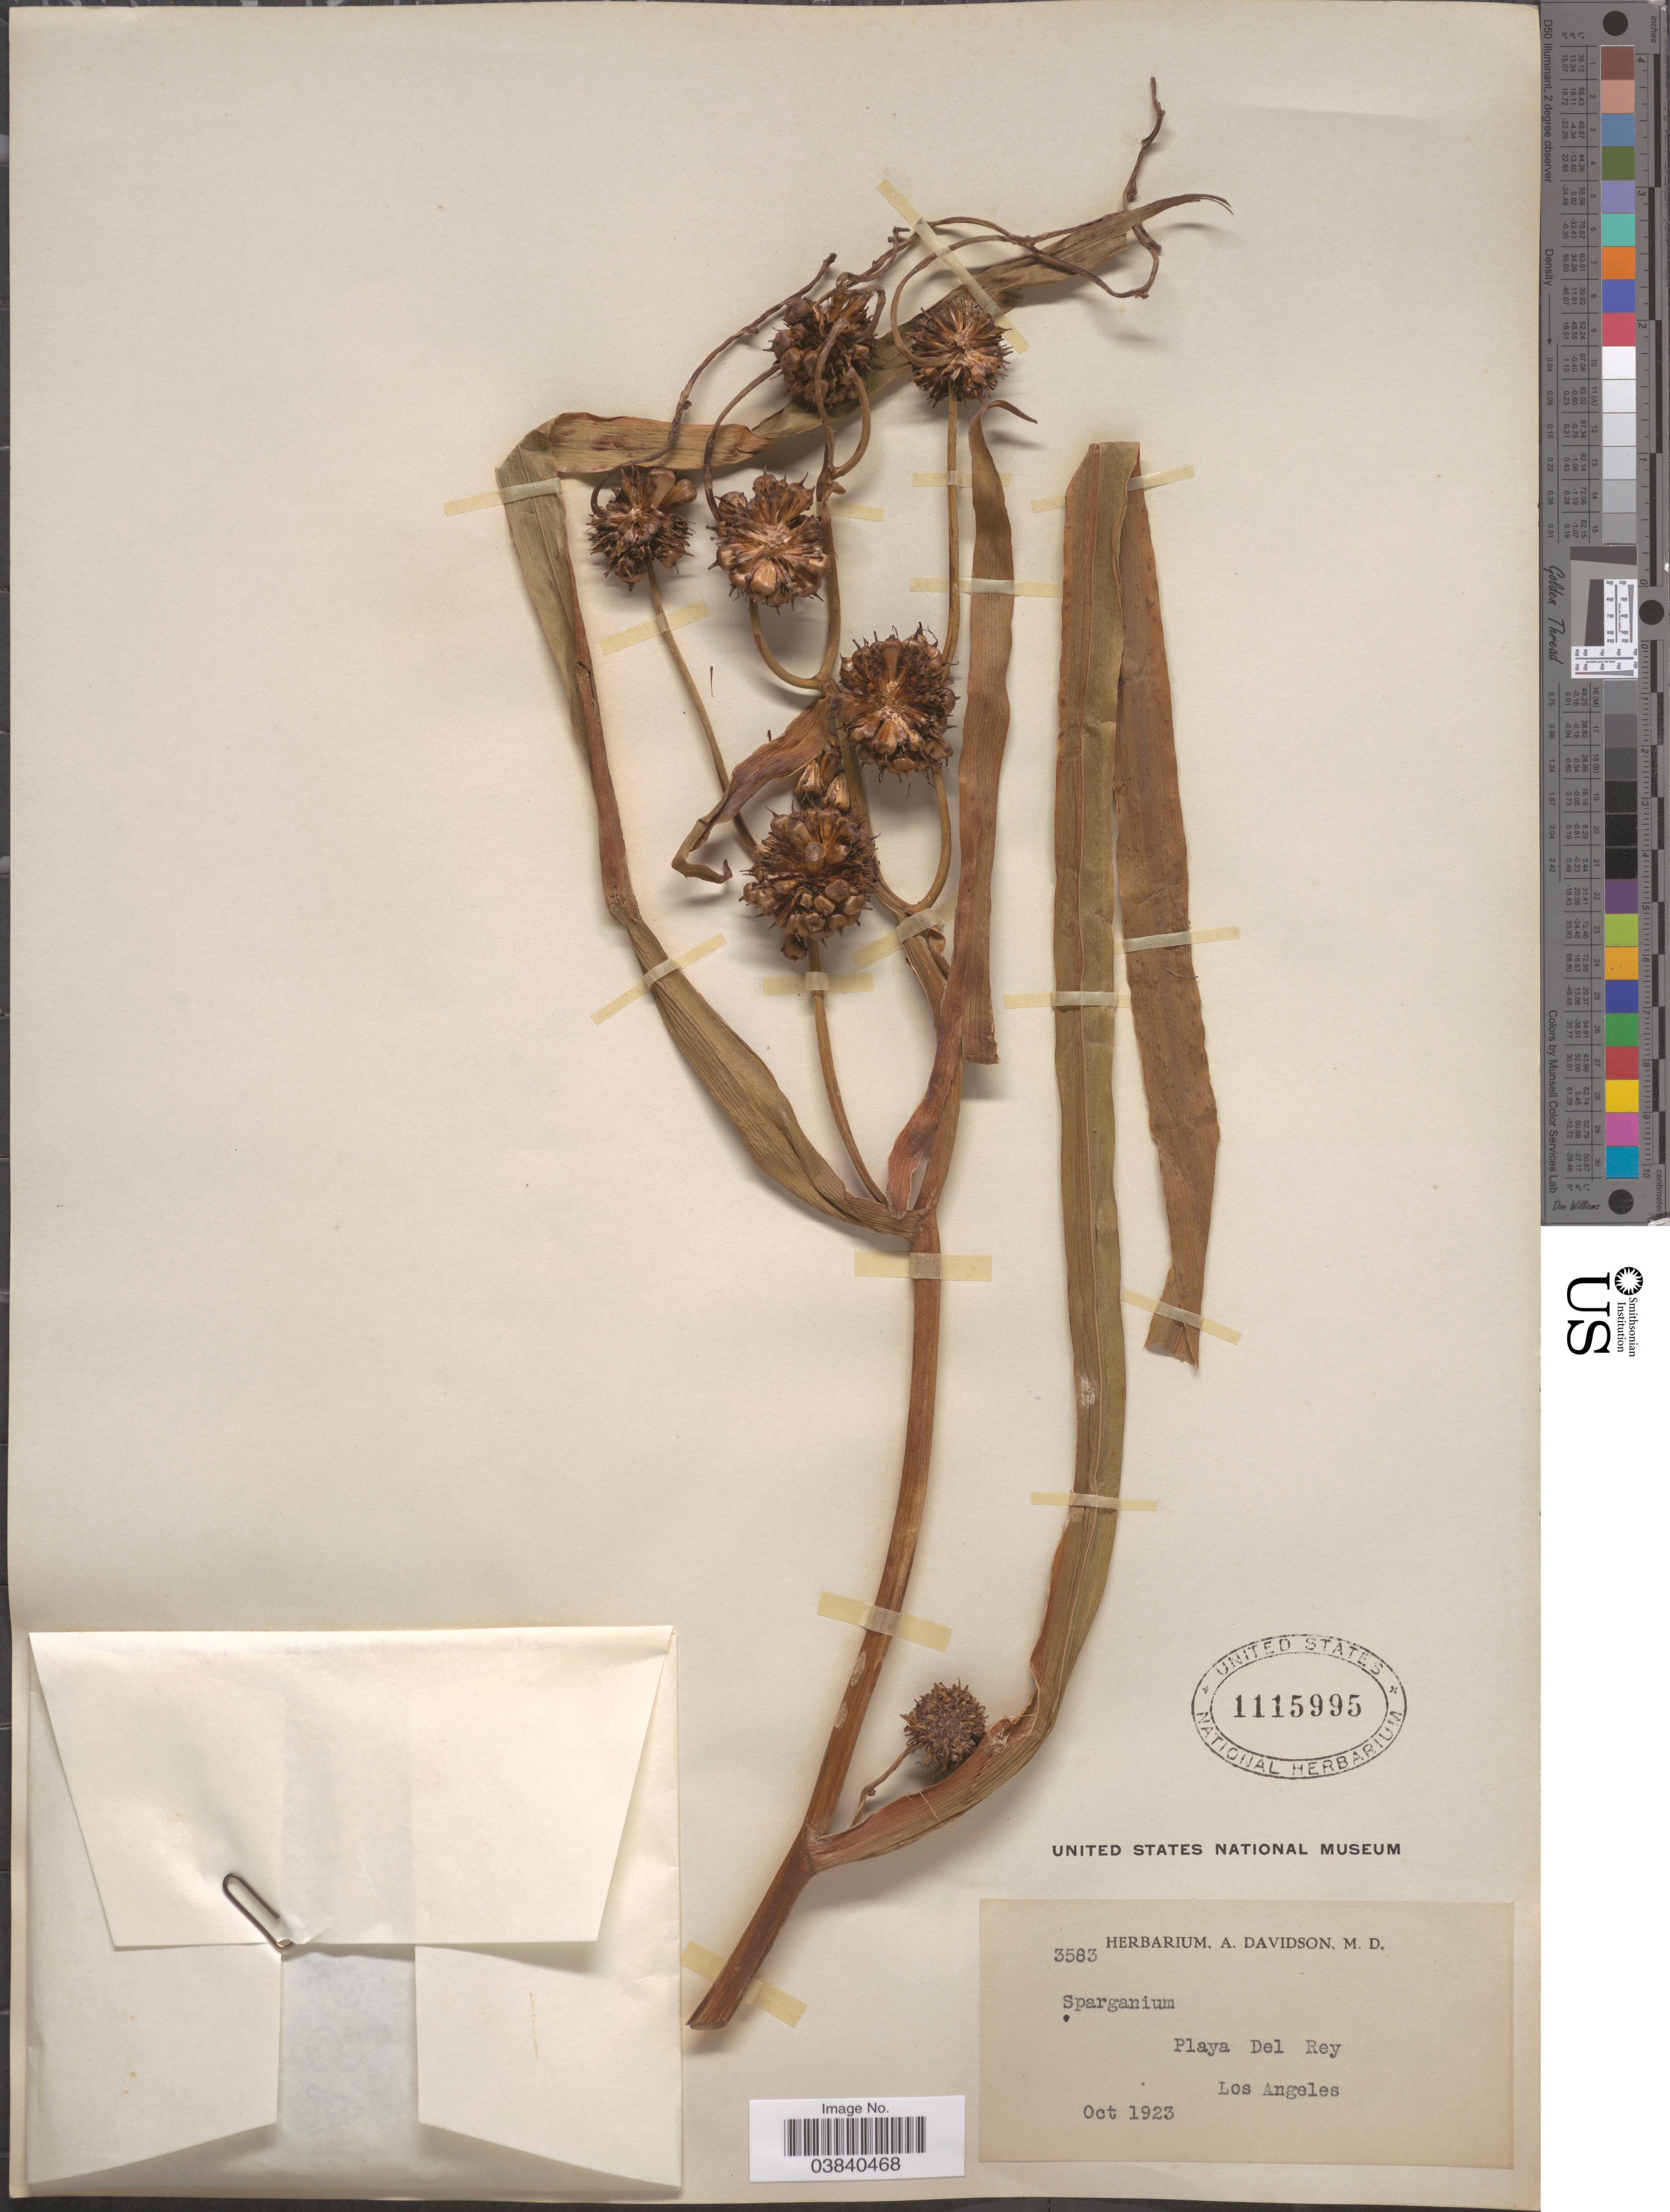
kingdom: Plantae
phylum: Tracheophyta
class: Liliopsida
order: Poales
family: Typhaceae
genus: Sparganium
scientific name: Sparganium eurycarpum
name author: Engelm.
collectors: ex herb. A. Davidson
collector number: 3583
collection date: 1923-10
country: United States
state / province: Maryland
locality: Playa Del Rey. Los Angeles.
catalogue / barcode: US 1115995